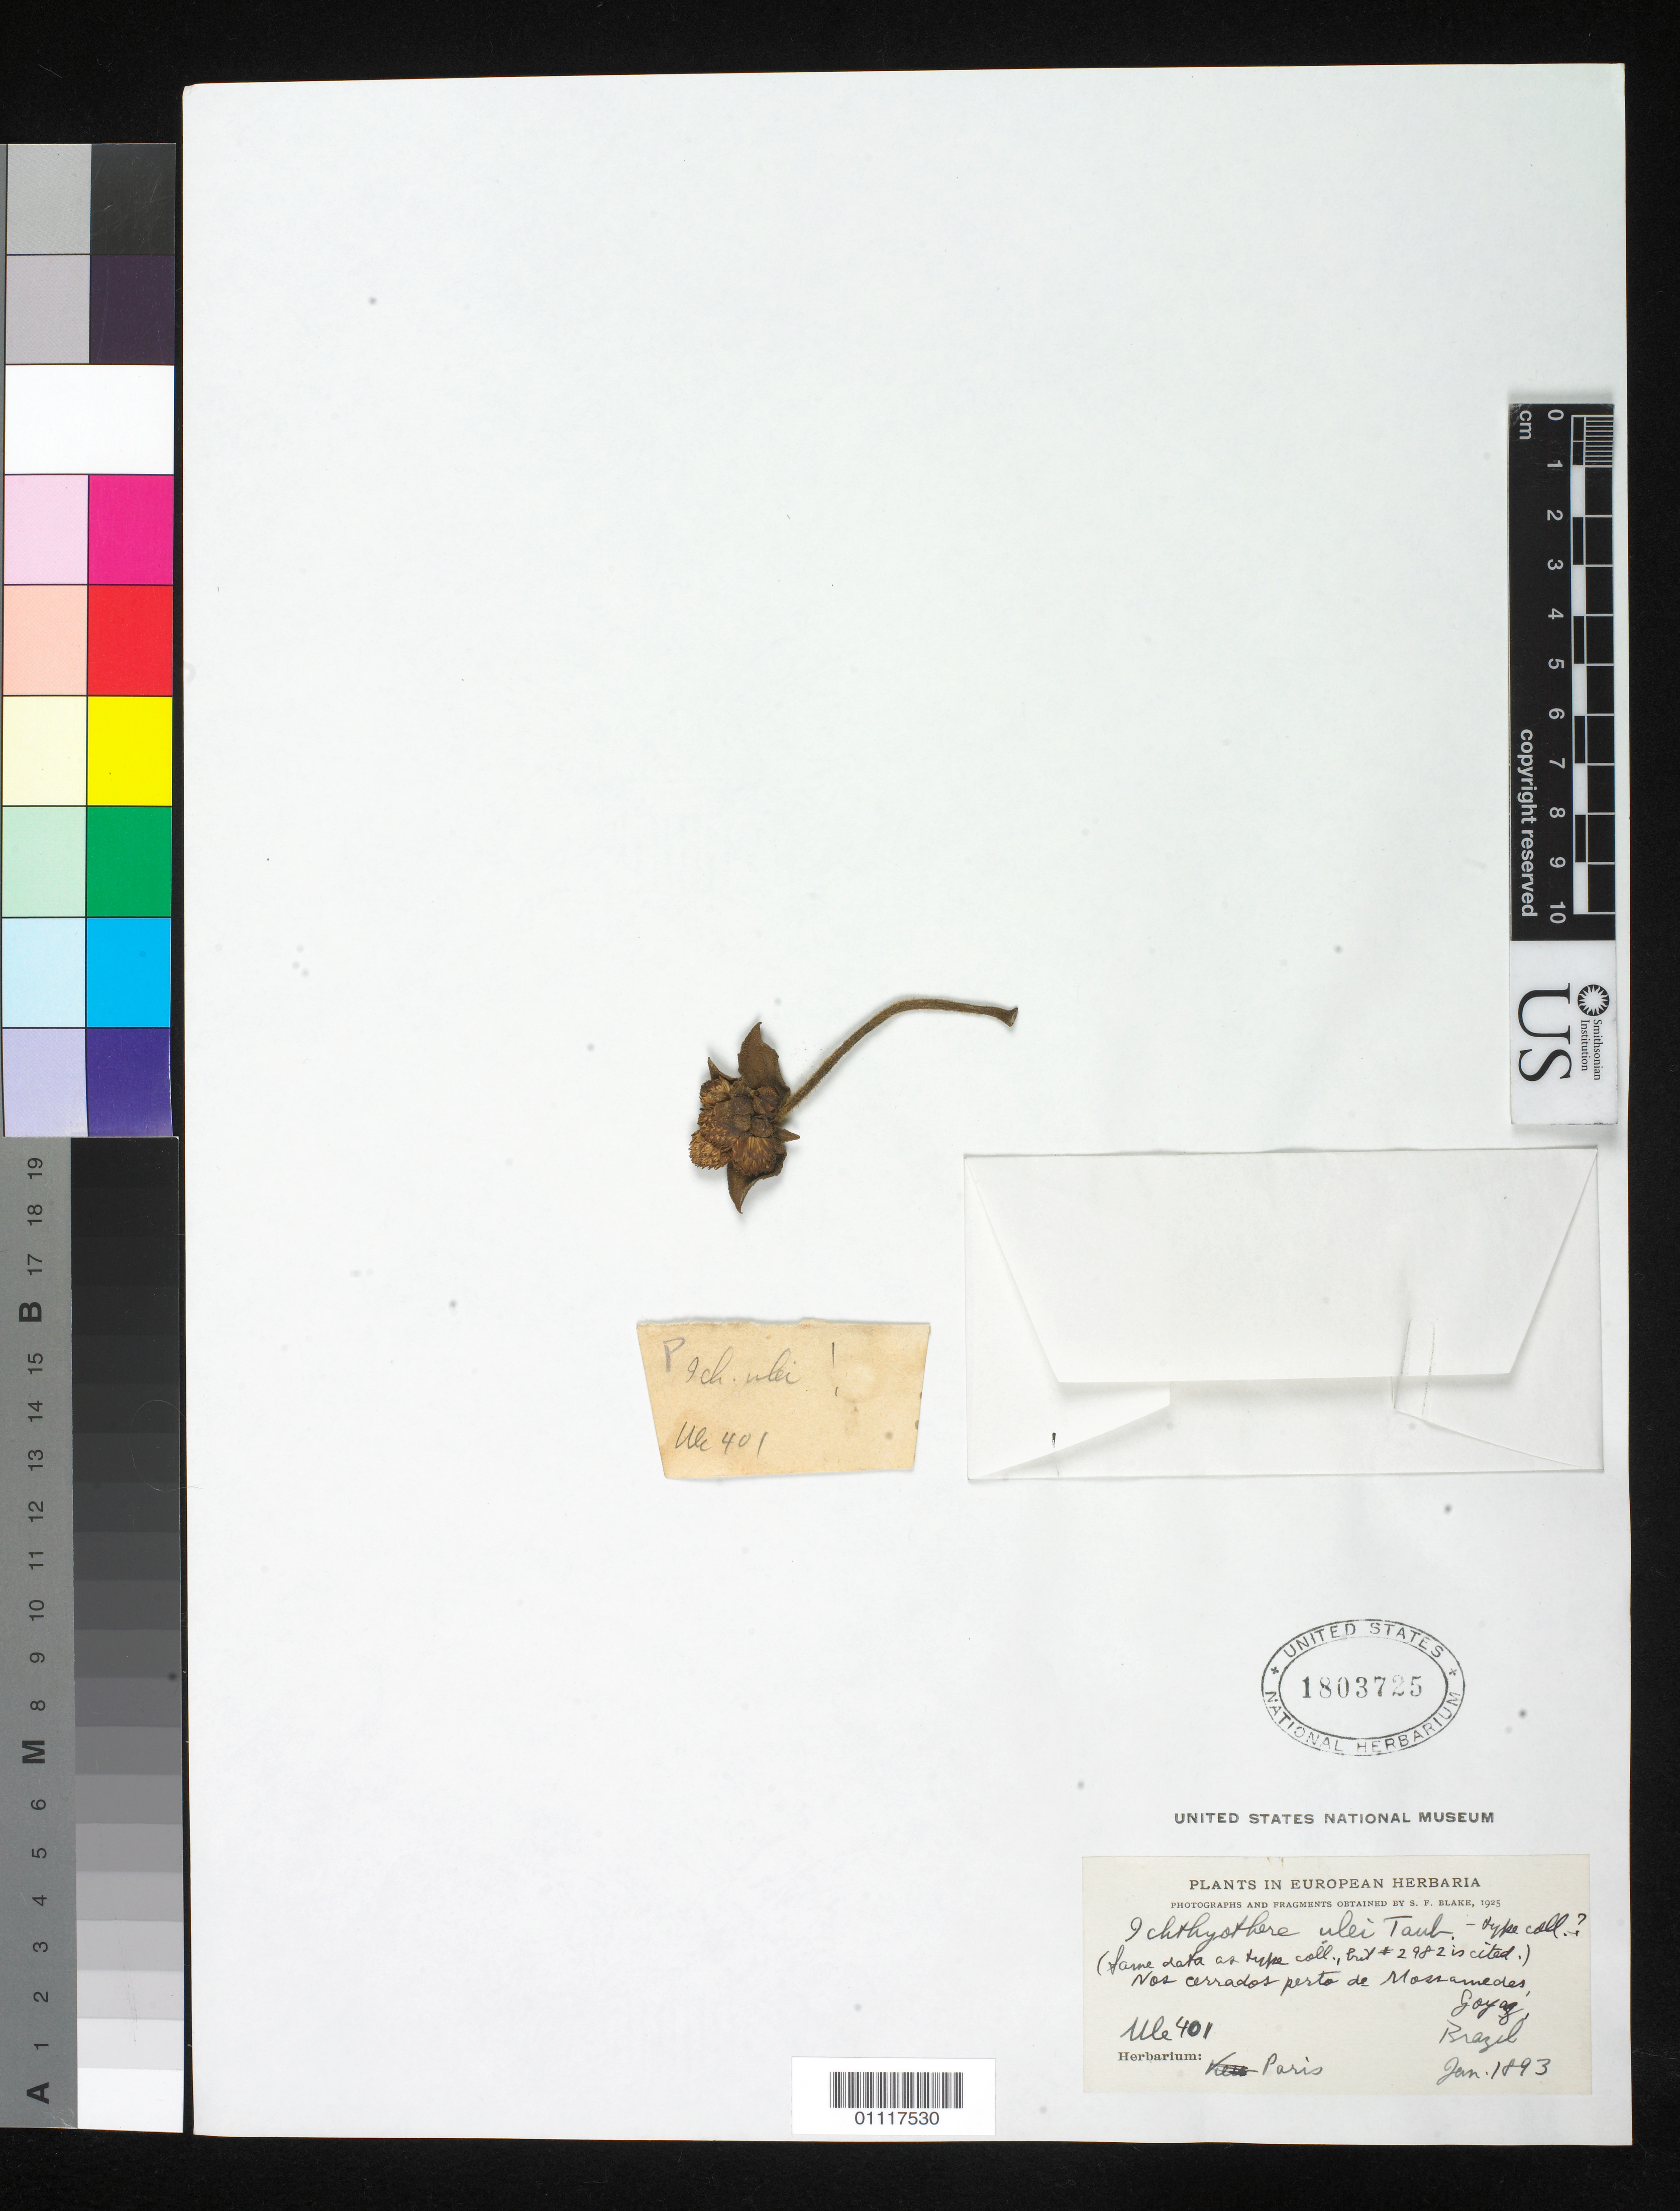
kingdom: Plantae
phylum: Tracheophyta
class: Magnoliopsida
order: Asterales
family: Asteraceae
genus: Ichthyothere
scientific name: Ichthyothere ulei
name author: Taub.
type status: Possible Type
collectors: E. H. Ule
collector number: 401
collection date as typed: Jan 1893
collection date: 1893-01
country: Brazil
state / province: Goiás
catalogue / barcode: US 1803725